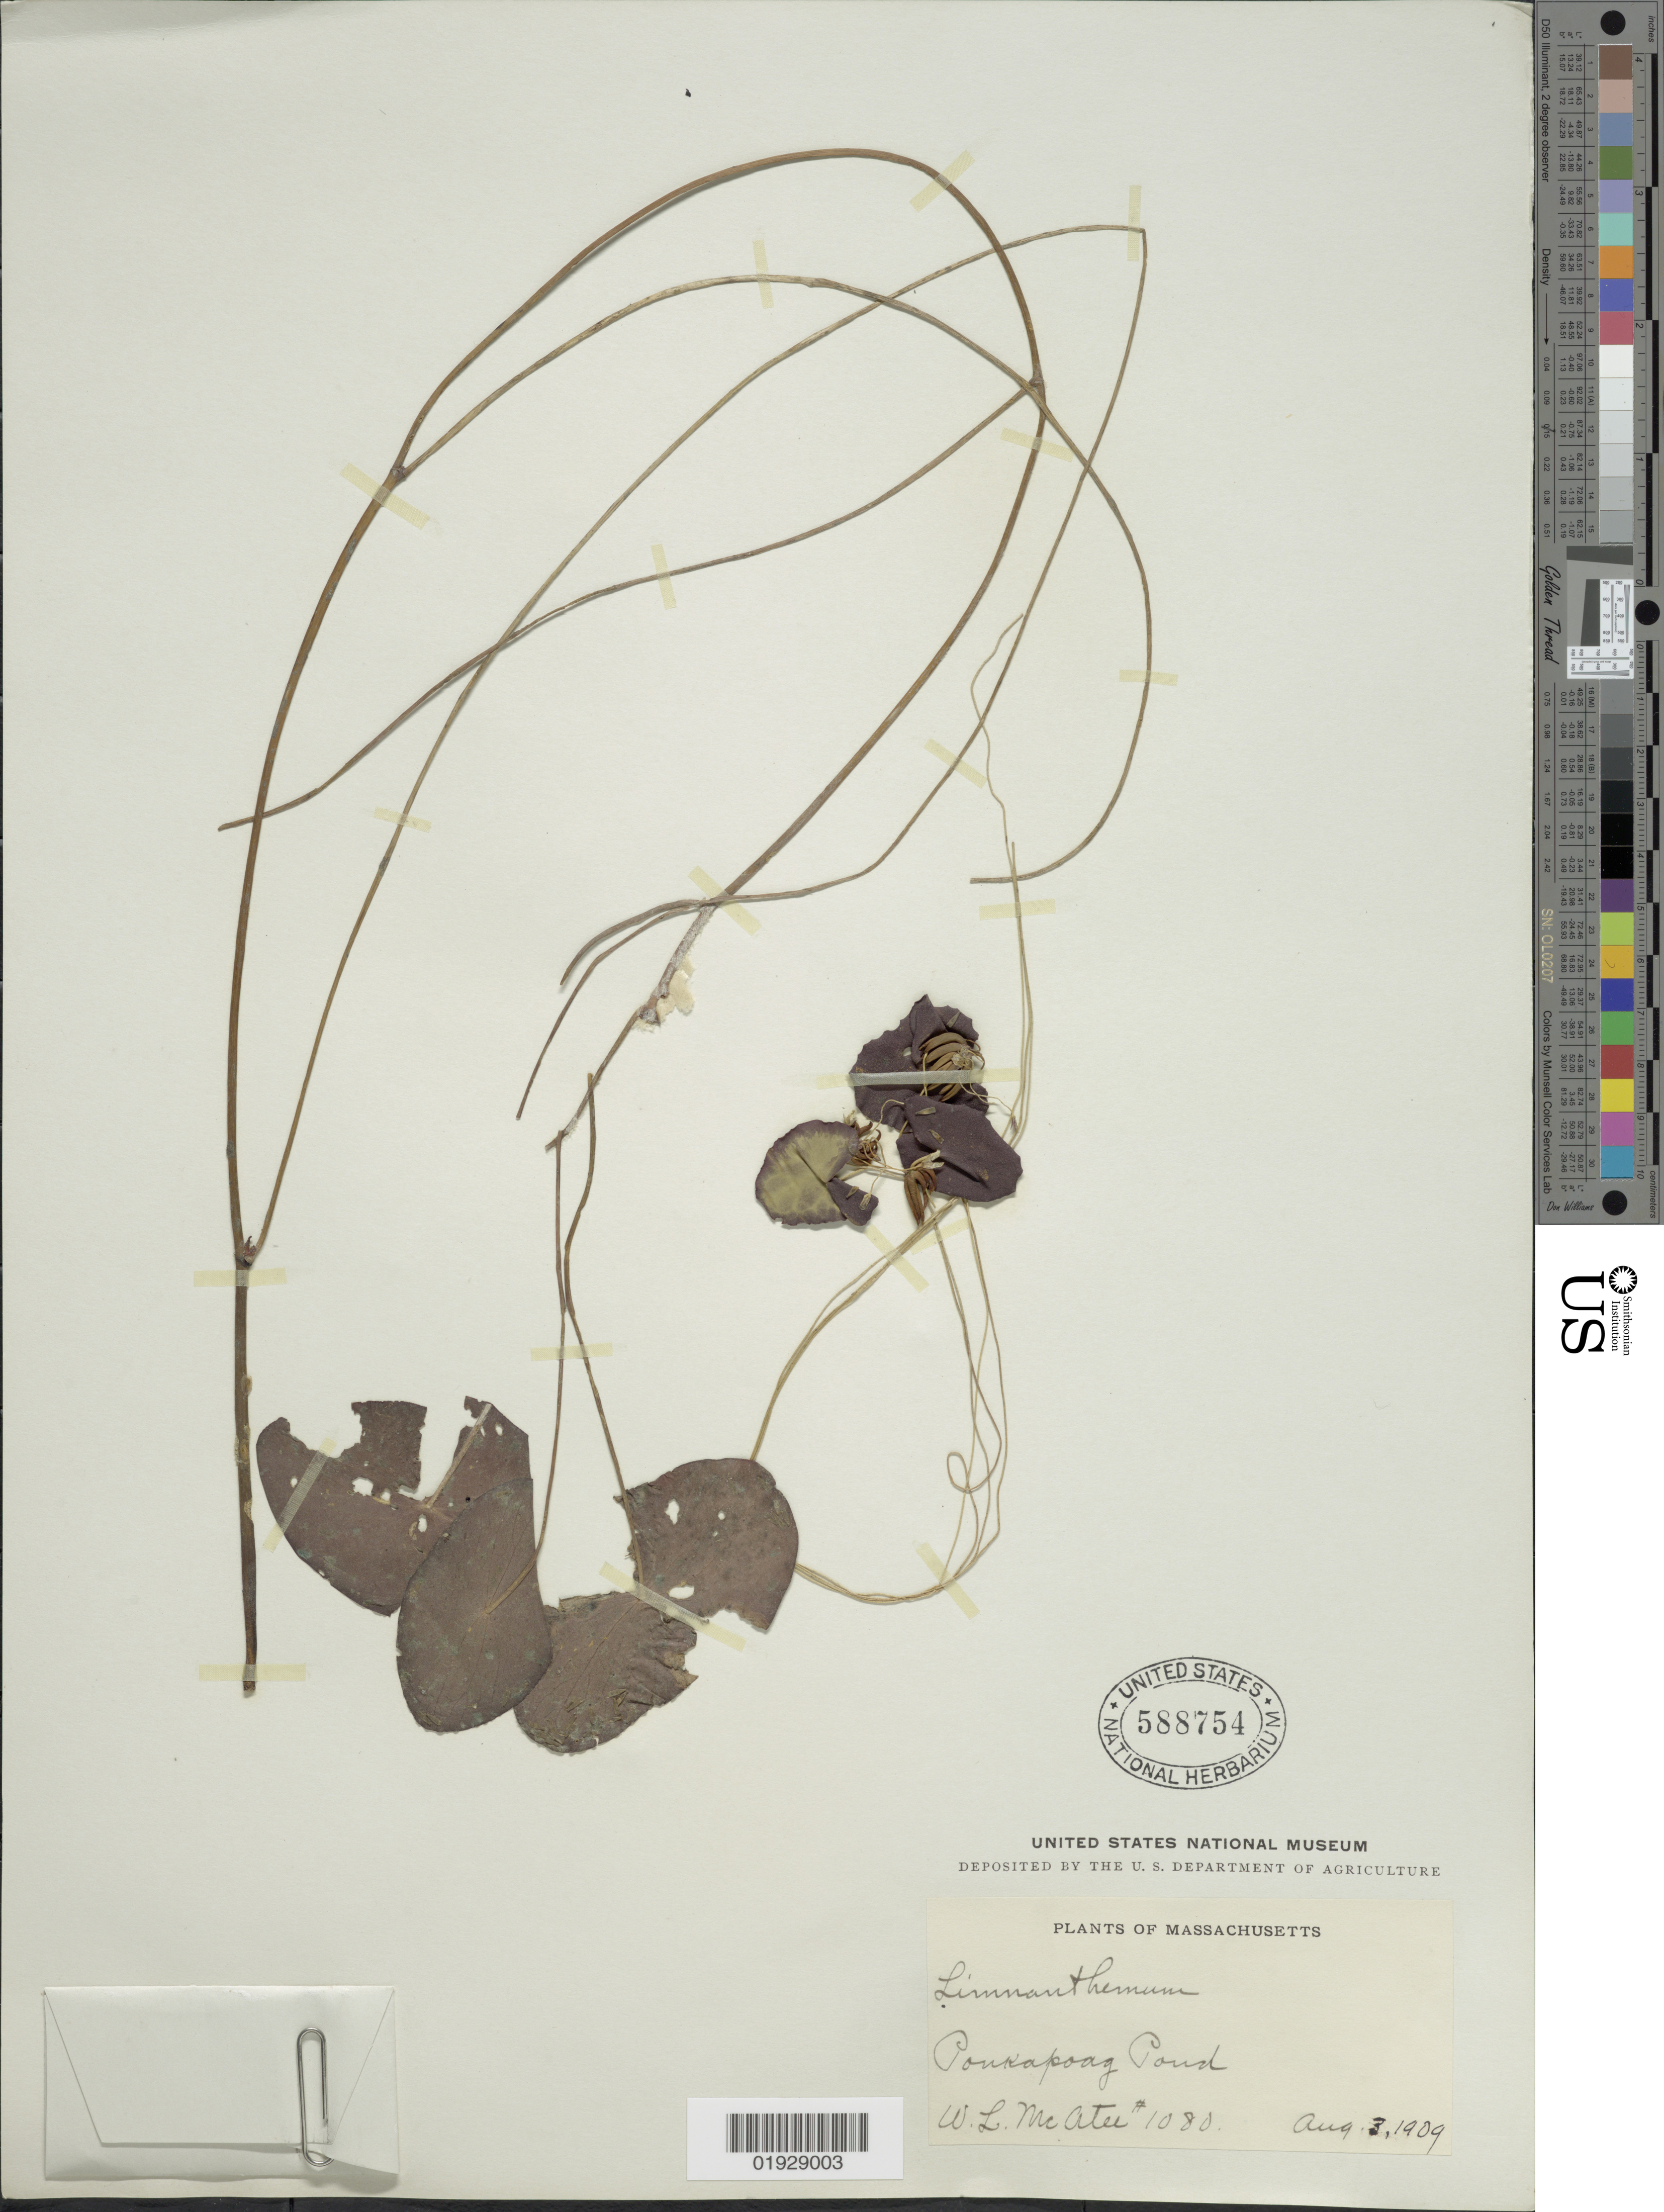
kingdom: Plantae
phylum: Tracheophyta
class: Magnoliopsida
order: Asterales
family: Menyanthaceae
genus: Nymphoides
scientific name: Nymphoides lacunosum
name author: Fernald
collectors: W. McAtee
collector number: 1080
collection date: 1909-08-03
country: United States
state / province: Massachusetts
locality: Ponkapoag Pond.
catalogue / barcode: US 588754